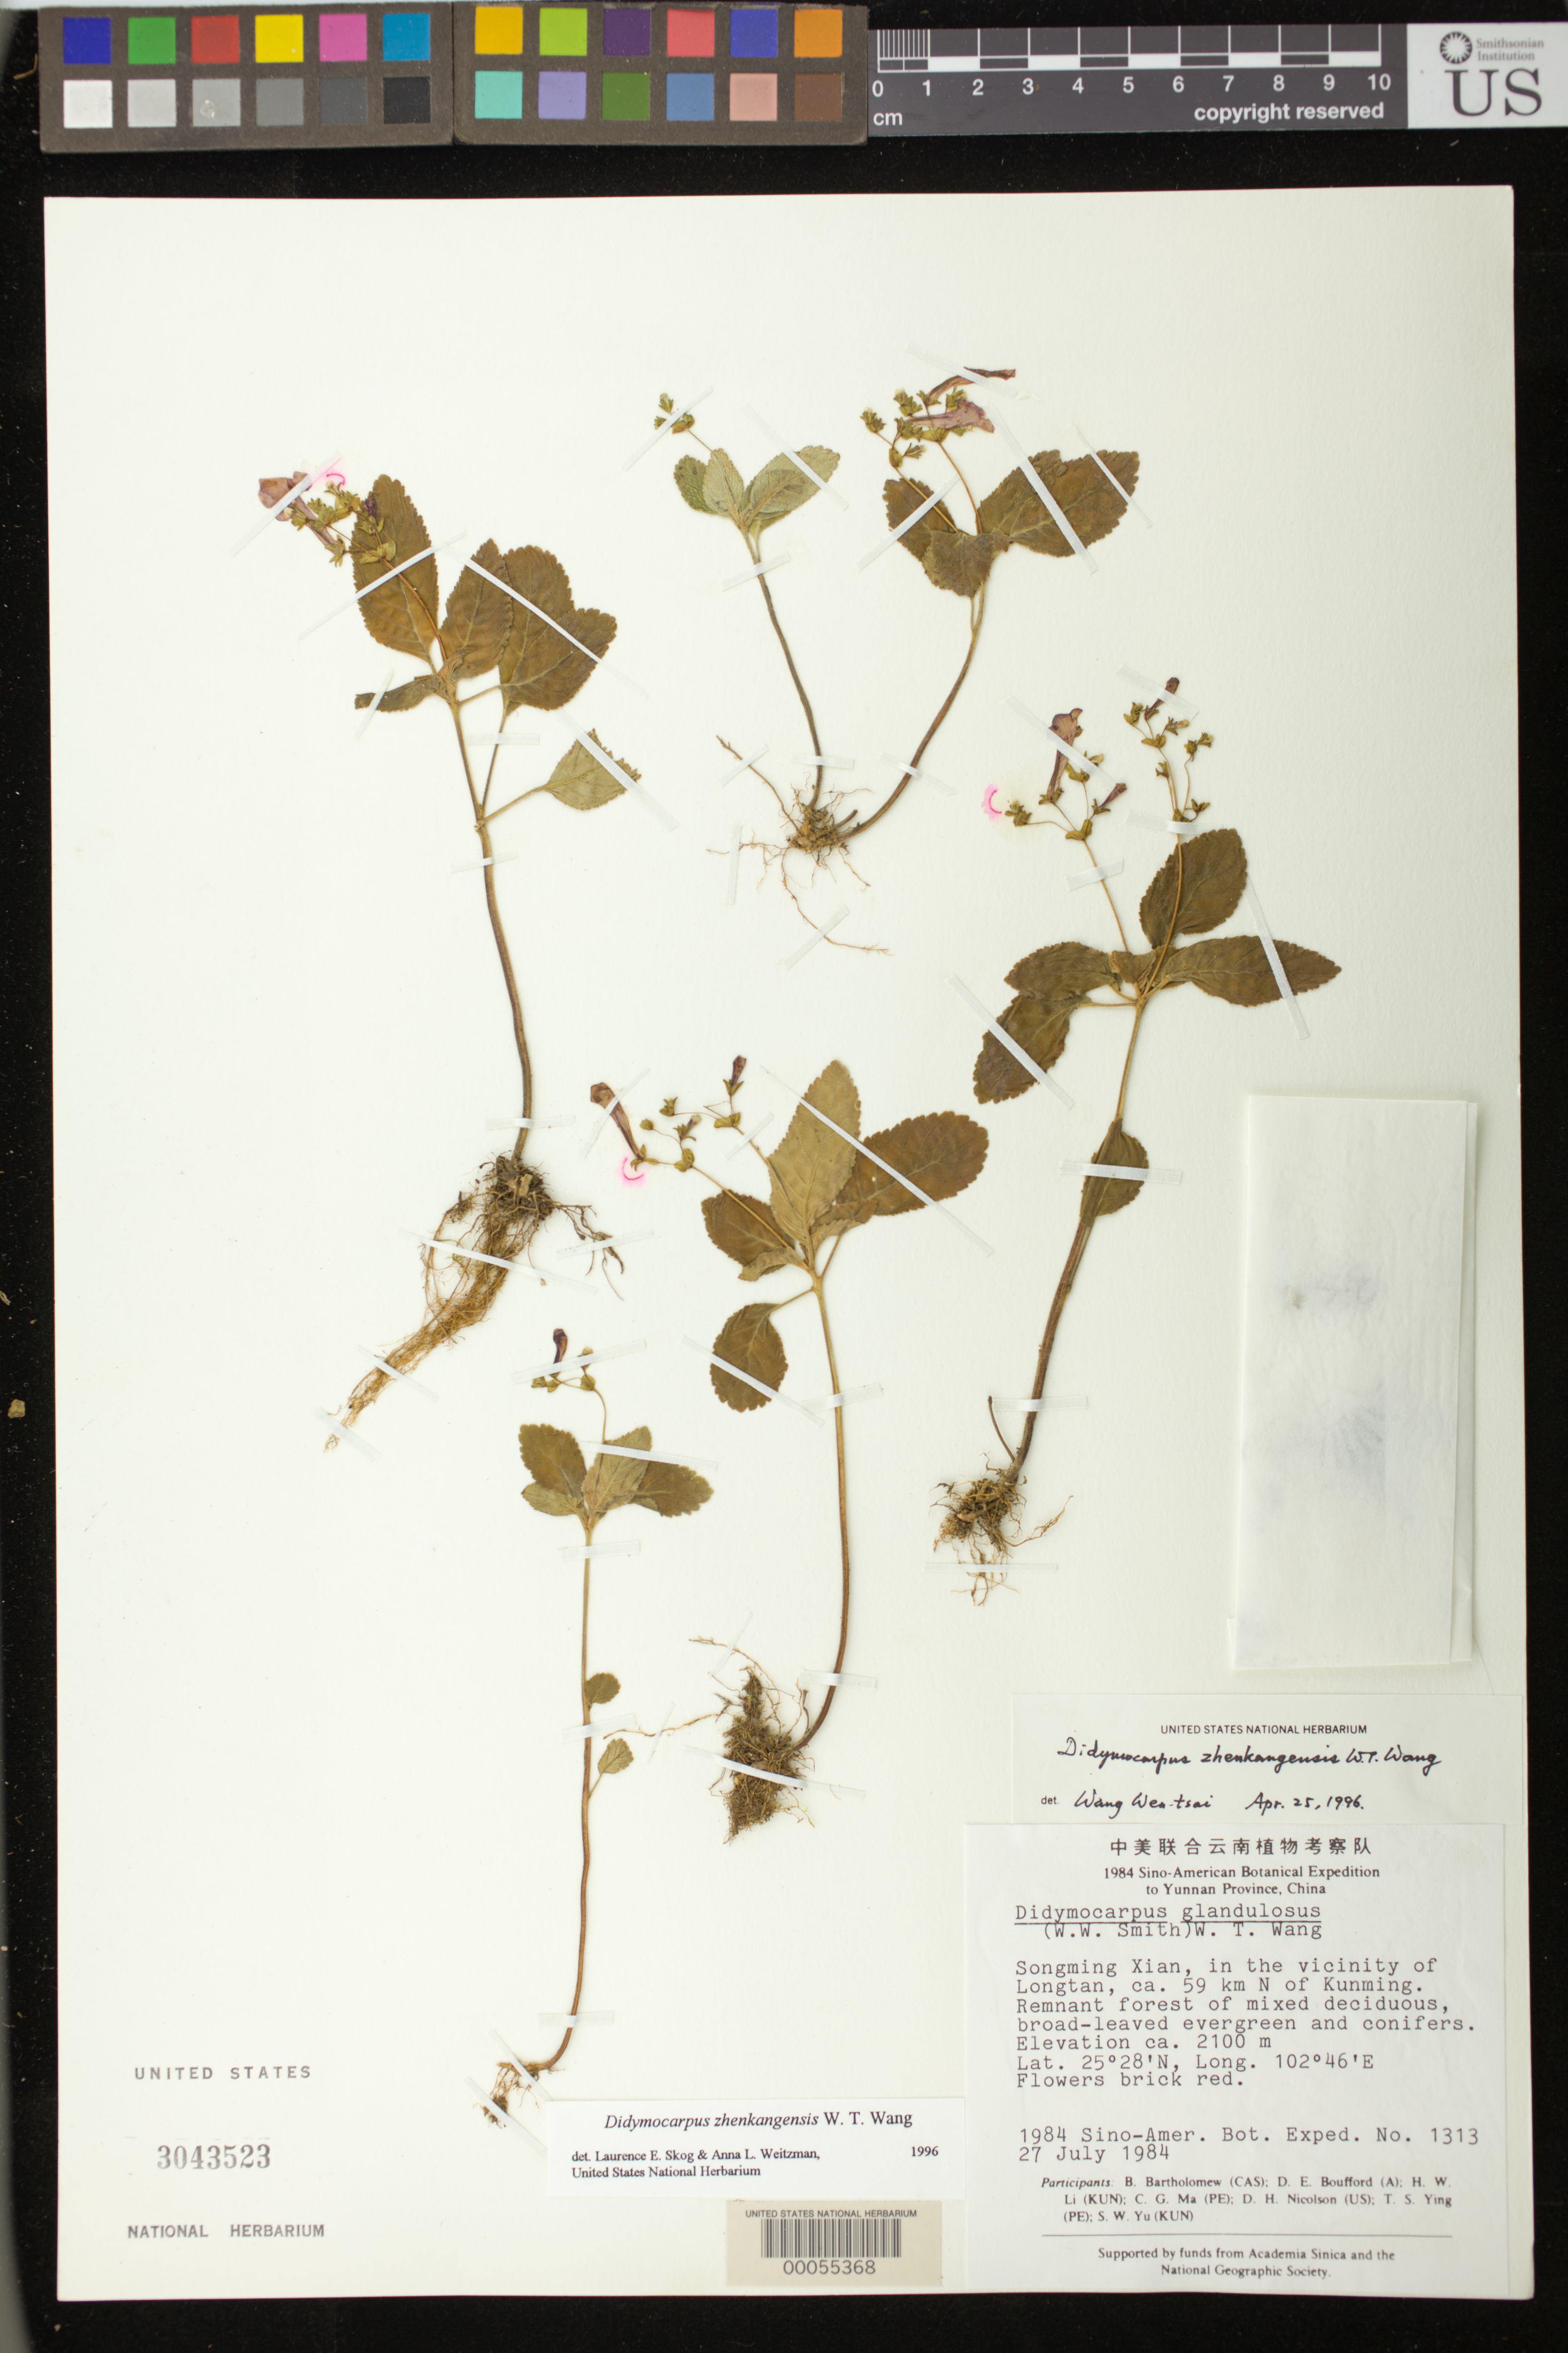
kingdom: Plantae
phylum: Tracheophyta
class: Magnoliopsida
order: Lamiales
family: Gesneriaceae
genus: Didymocarpus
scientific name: Didymocarpus zhenkangensis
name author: W.T. Wang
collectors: B. Bartholomew, D. E. Boufford, H. W. Li, C. Ma, D. H. Nicolson, T. Ying & S. Yu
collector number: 1313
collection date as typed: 27 Jul 1984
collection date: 1984-07-27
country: China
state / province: Yunnan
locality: Songming xian, in the vicinity of longtan, 59 km of kunming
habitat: Remnant forest of mixed deciduous and broad-leaved evergreens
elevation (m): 2100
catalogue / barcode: US 3043523